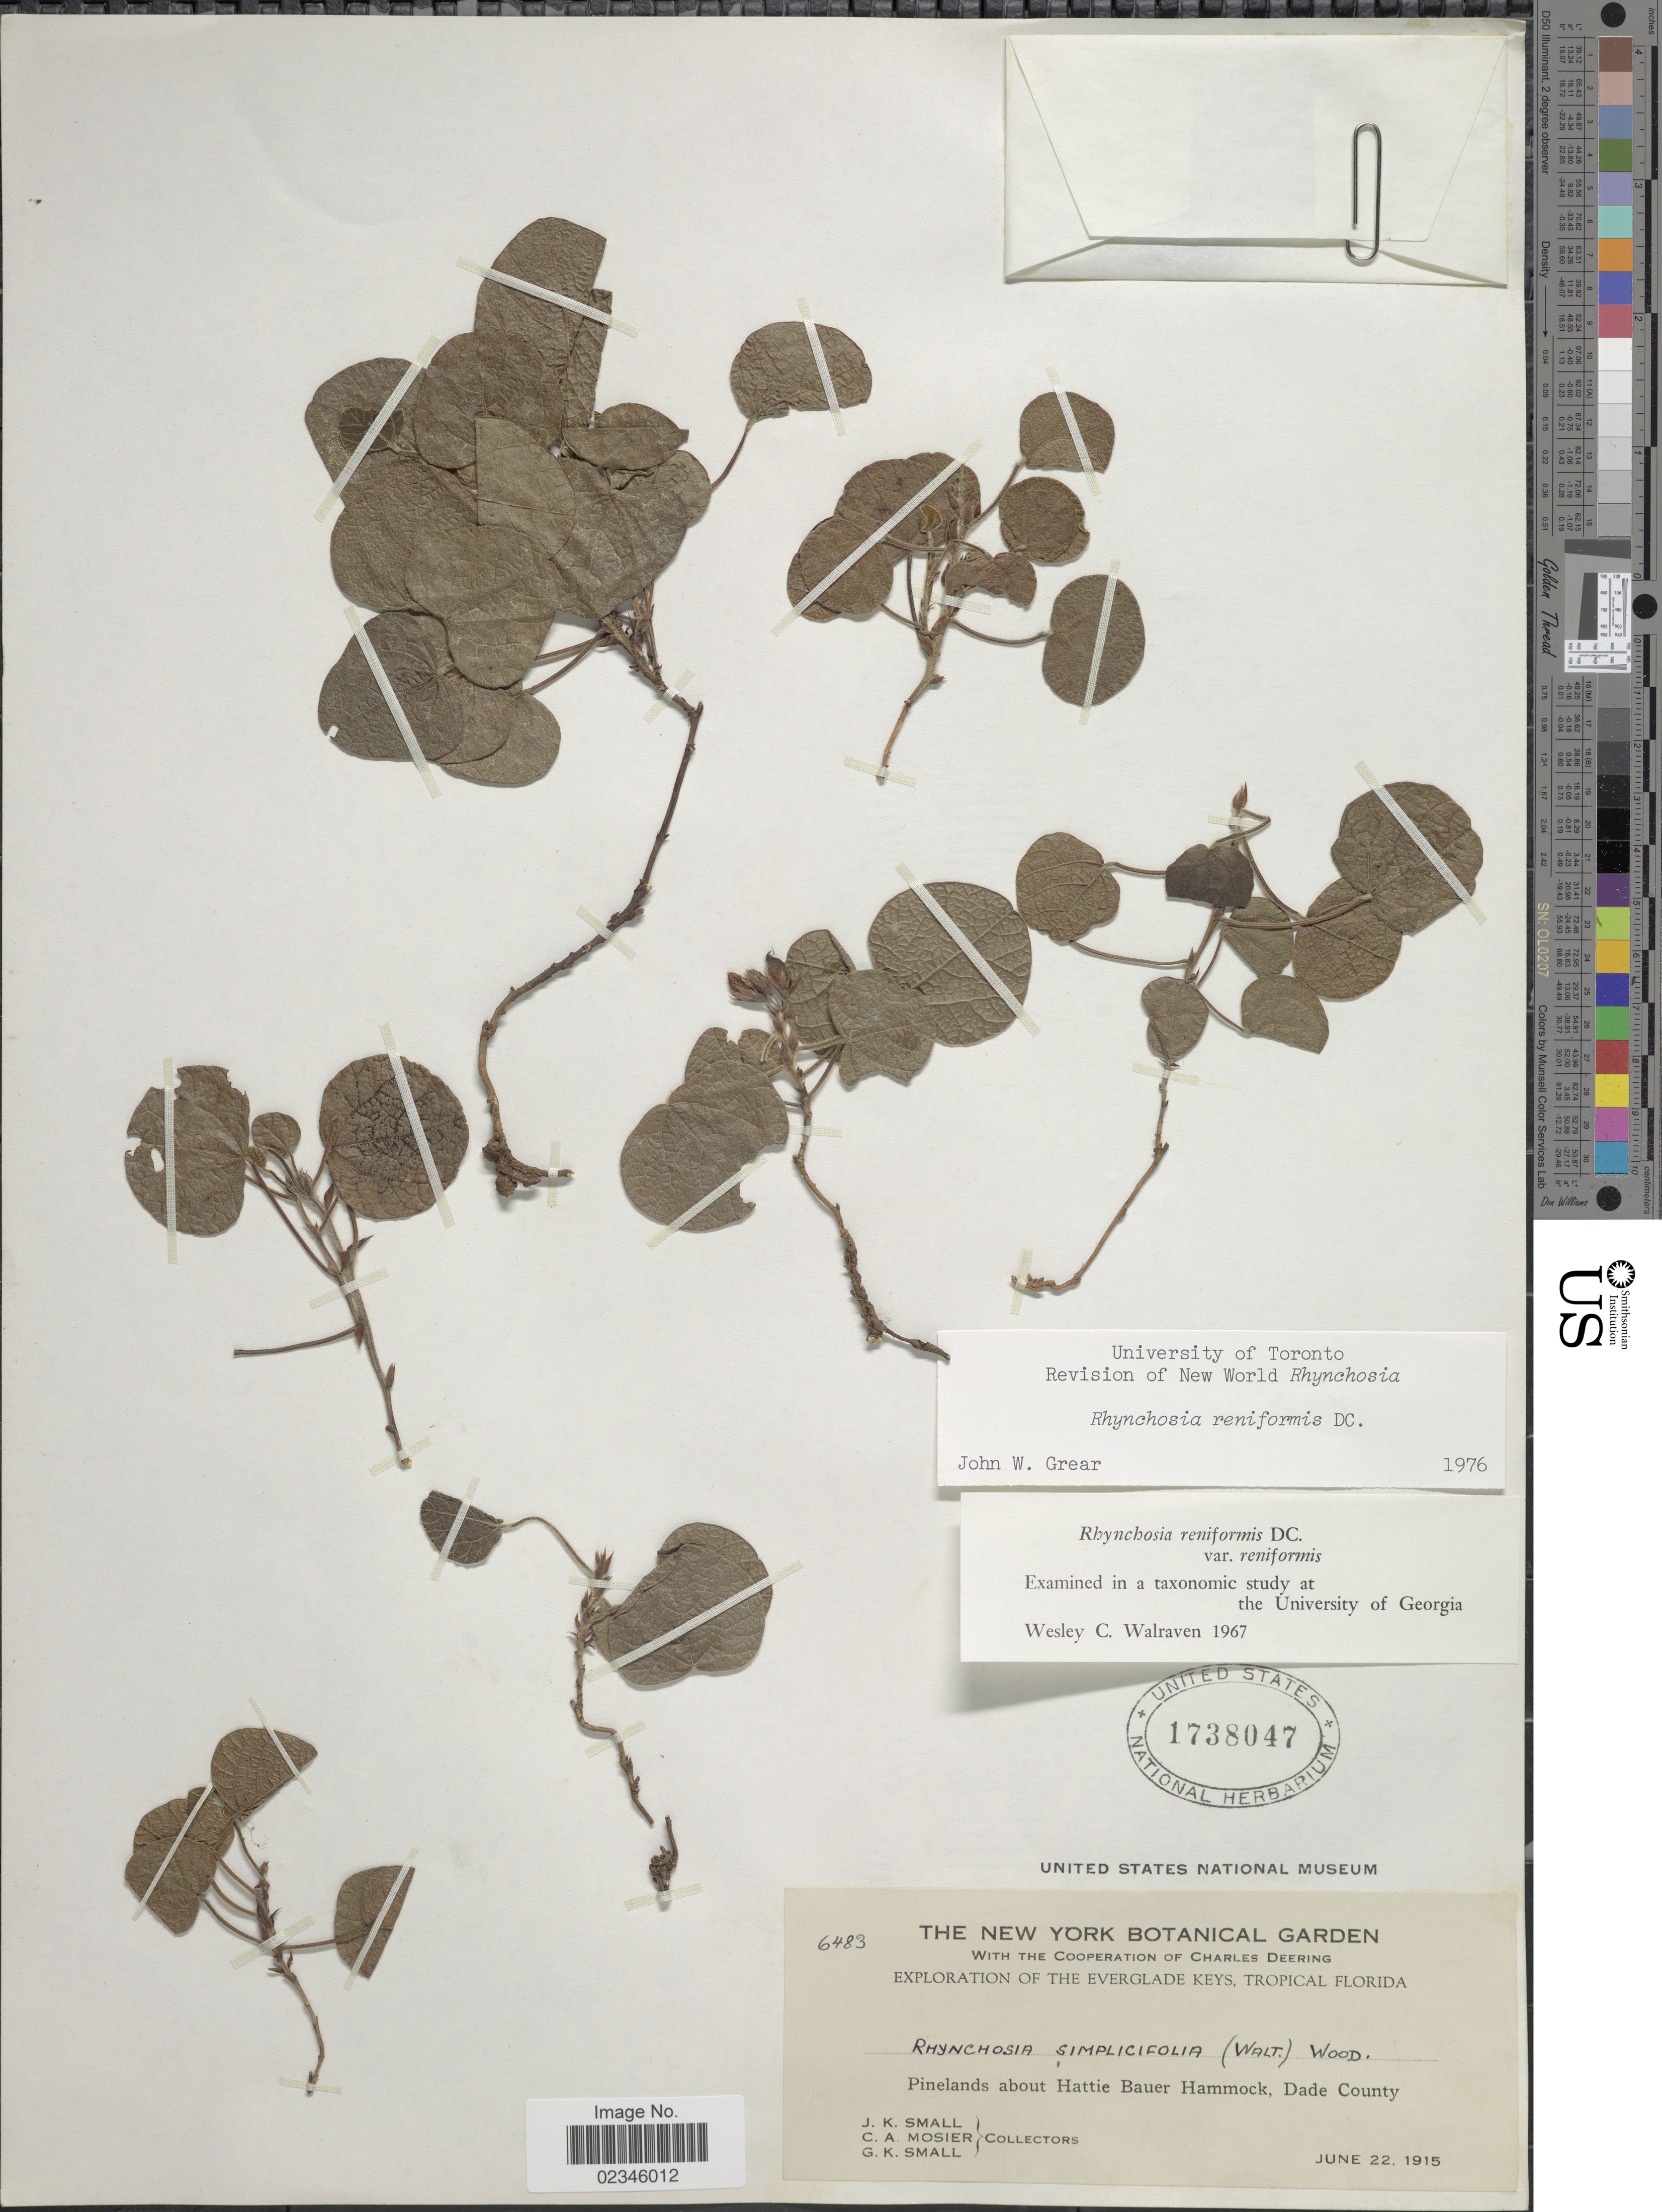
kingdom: Plantae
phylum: Tracheophyta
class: Magnoliopsida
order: Fabales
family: Fabaceae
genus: Rhynchosia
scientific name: Rhynchosia reniformis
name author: DC.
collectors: J. K. Small, C. A. Mosier & G. K. Small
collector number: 6483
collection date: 1915-06-22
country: United States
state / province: Florida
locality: Evergalde Keys, Tropical Florida, Pinelands about Hattie Bauer Hammock, Dade County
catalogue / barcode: US 1738047